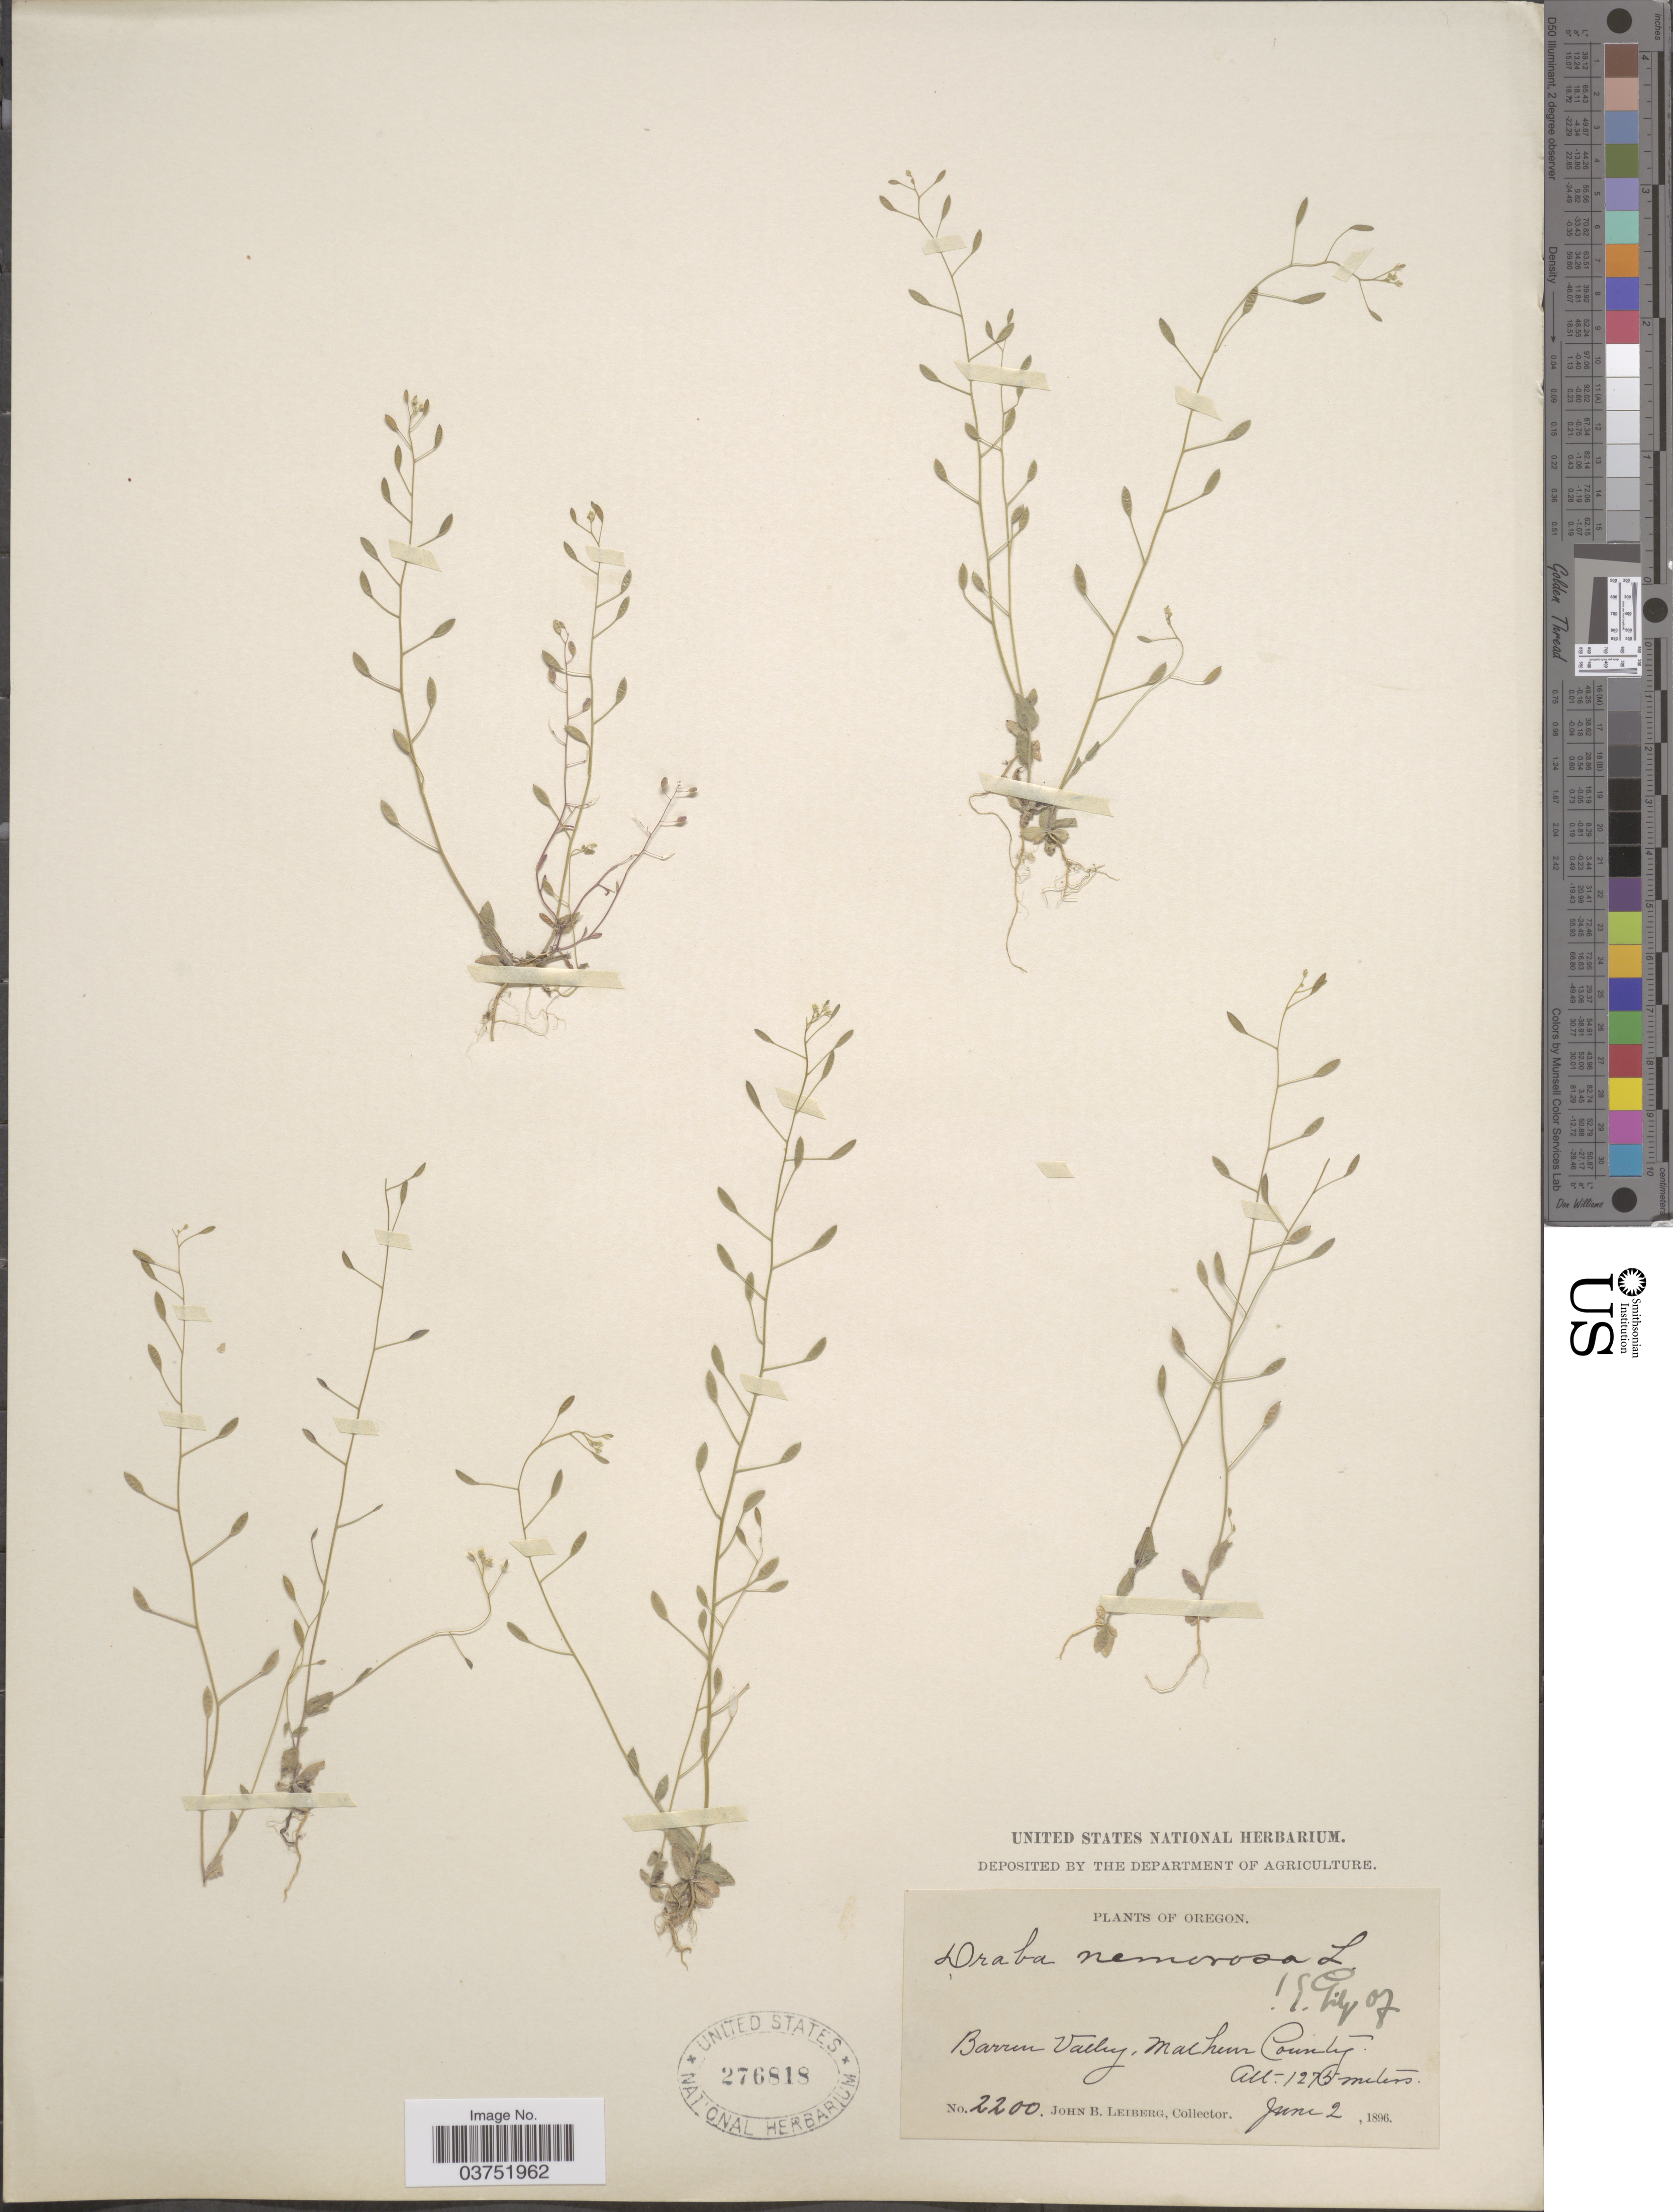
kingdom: Plantae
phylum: Tracheophyta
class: Magnoliopsida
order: Brassicales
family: Brassicaceae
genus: Draba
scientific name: Draba nemorosa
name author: L.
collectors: J. B. Leiberg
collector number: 2200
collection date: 1896-06-02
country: United States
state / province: Oregon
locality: Barren Valley, Malheur County.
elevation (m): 1275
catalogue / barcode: US 276818